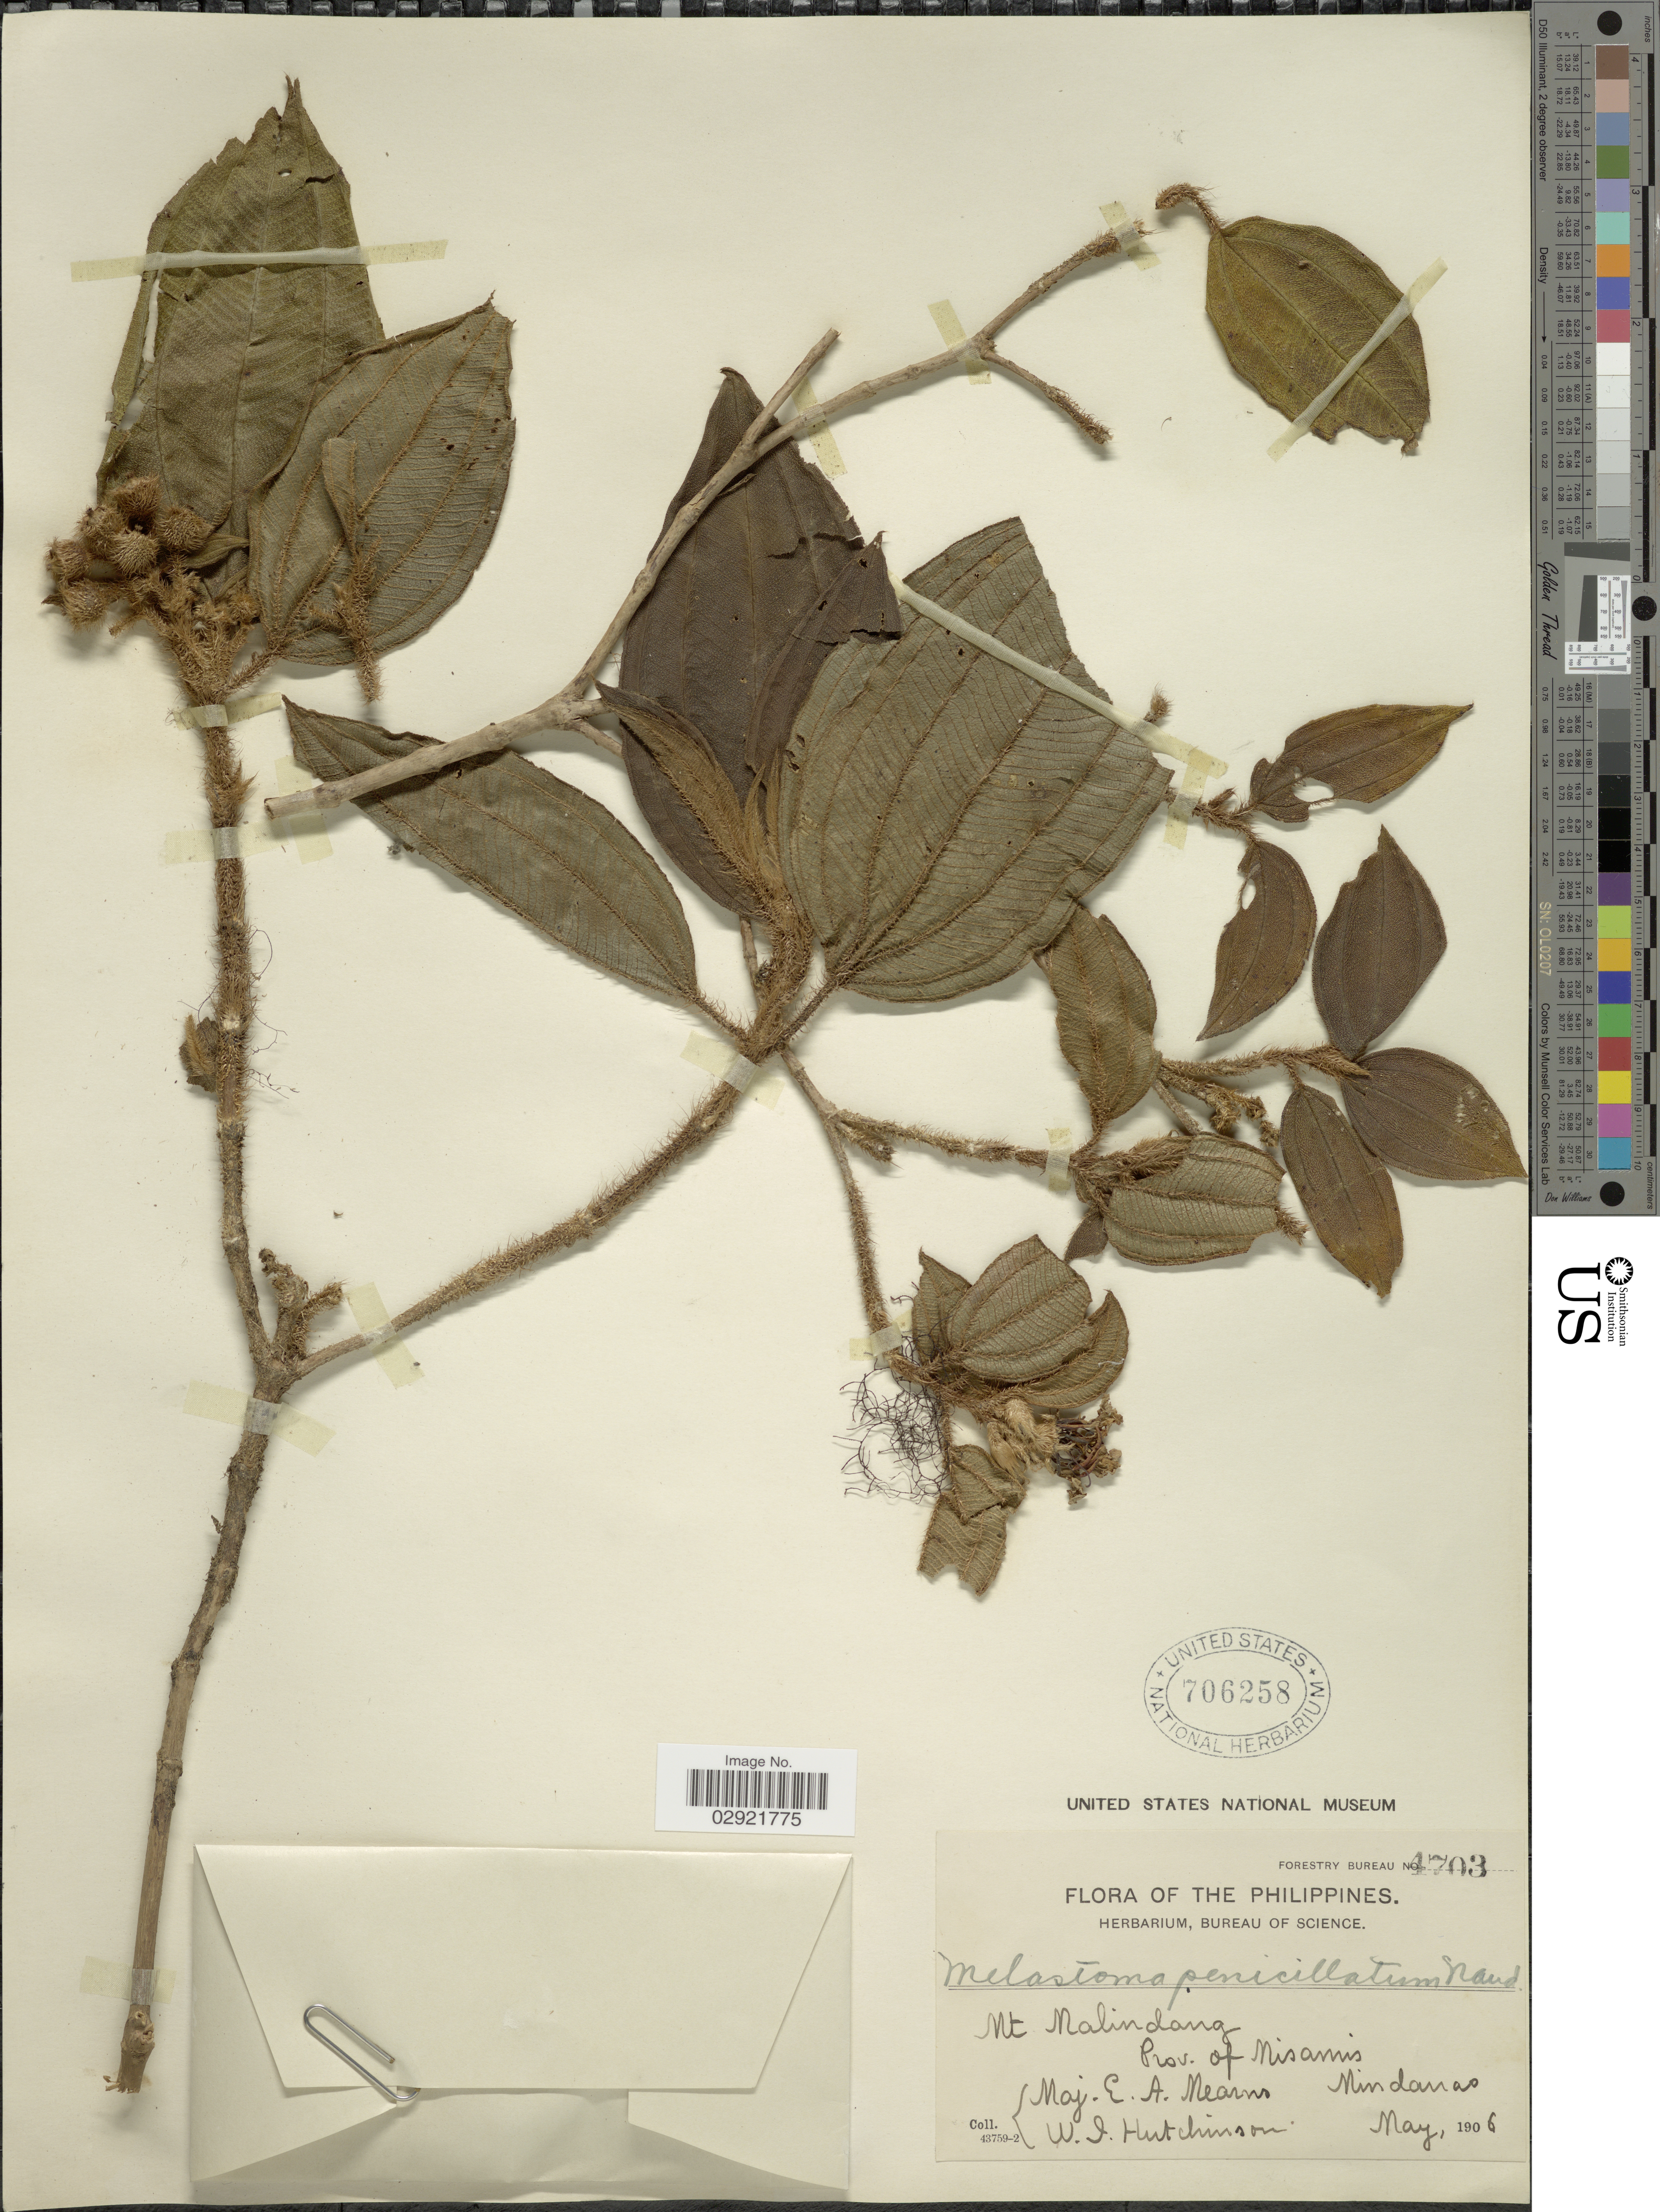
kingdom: Plantae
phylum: Tracheophyta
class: Magnoliopsida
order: Myrtales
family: Melastomataceae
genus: Melastoma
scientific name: Melastoma crinitum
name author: Roxb.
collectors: E. A. Mearns & W. I. Hutchinson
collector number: Forestry Bureau 4703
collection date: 1906-05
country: Philippines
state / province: Northern Mindanao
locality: Mt Malindang. Prov. of Misamis. Mindanao.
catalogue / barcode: US 706258